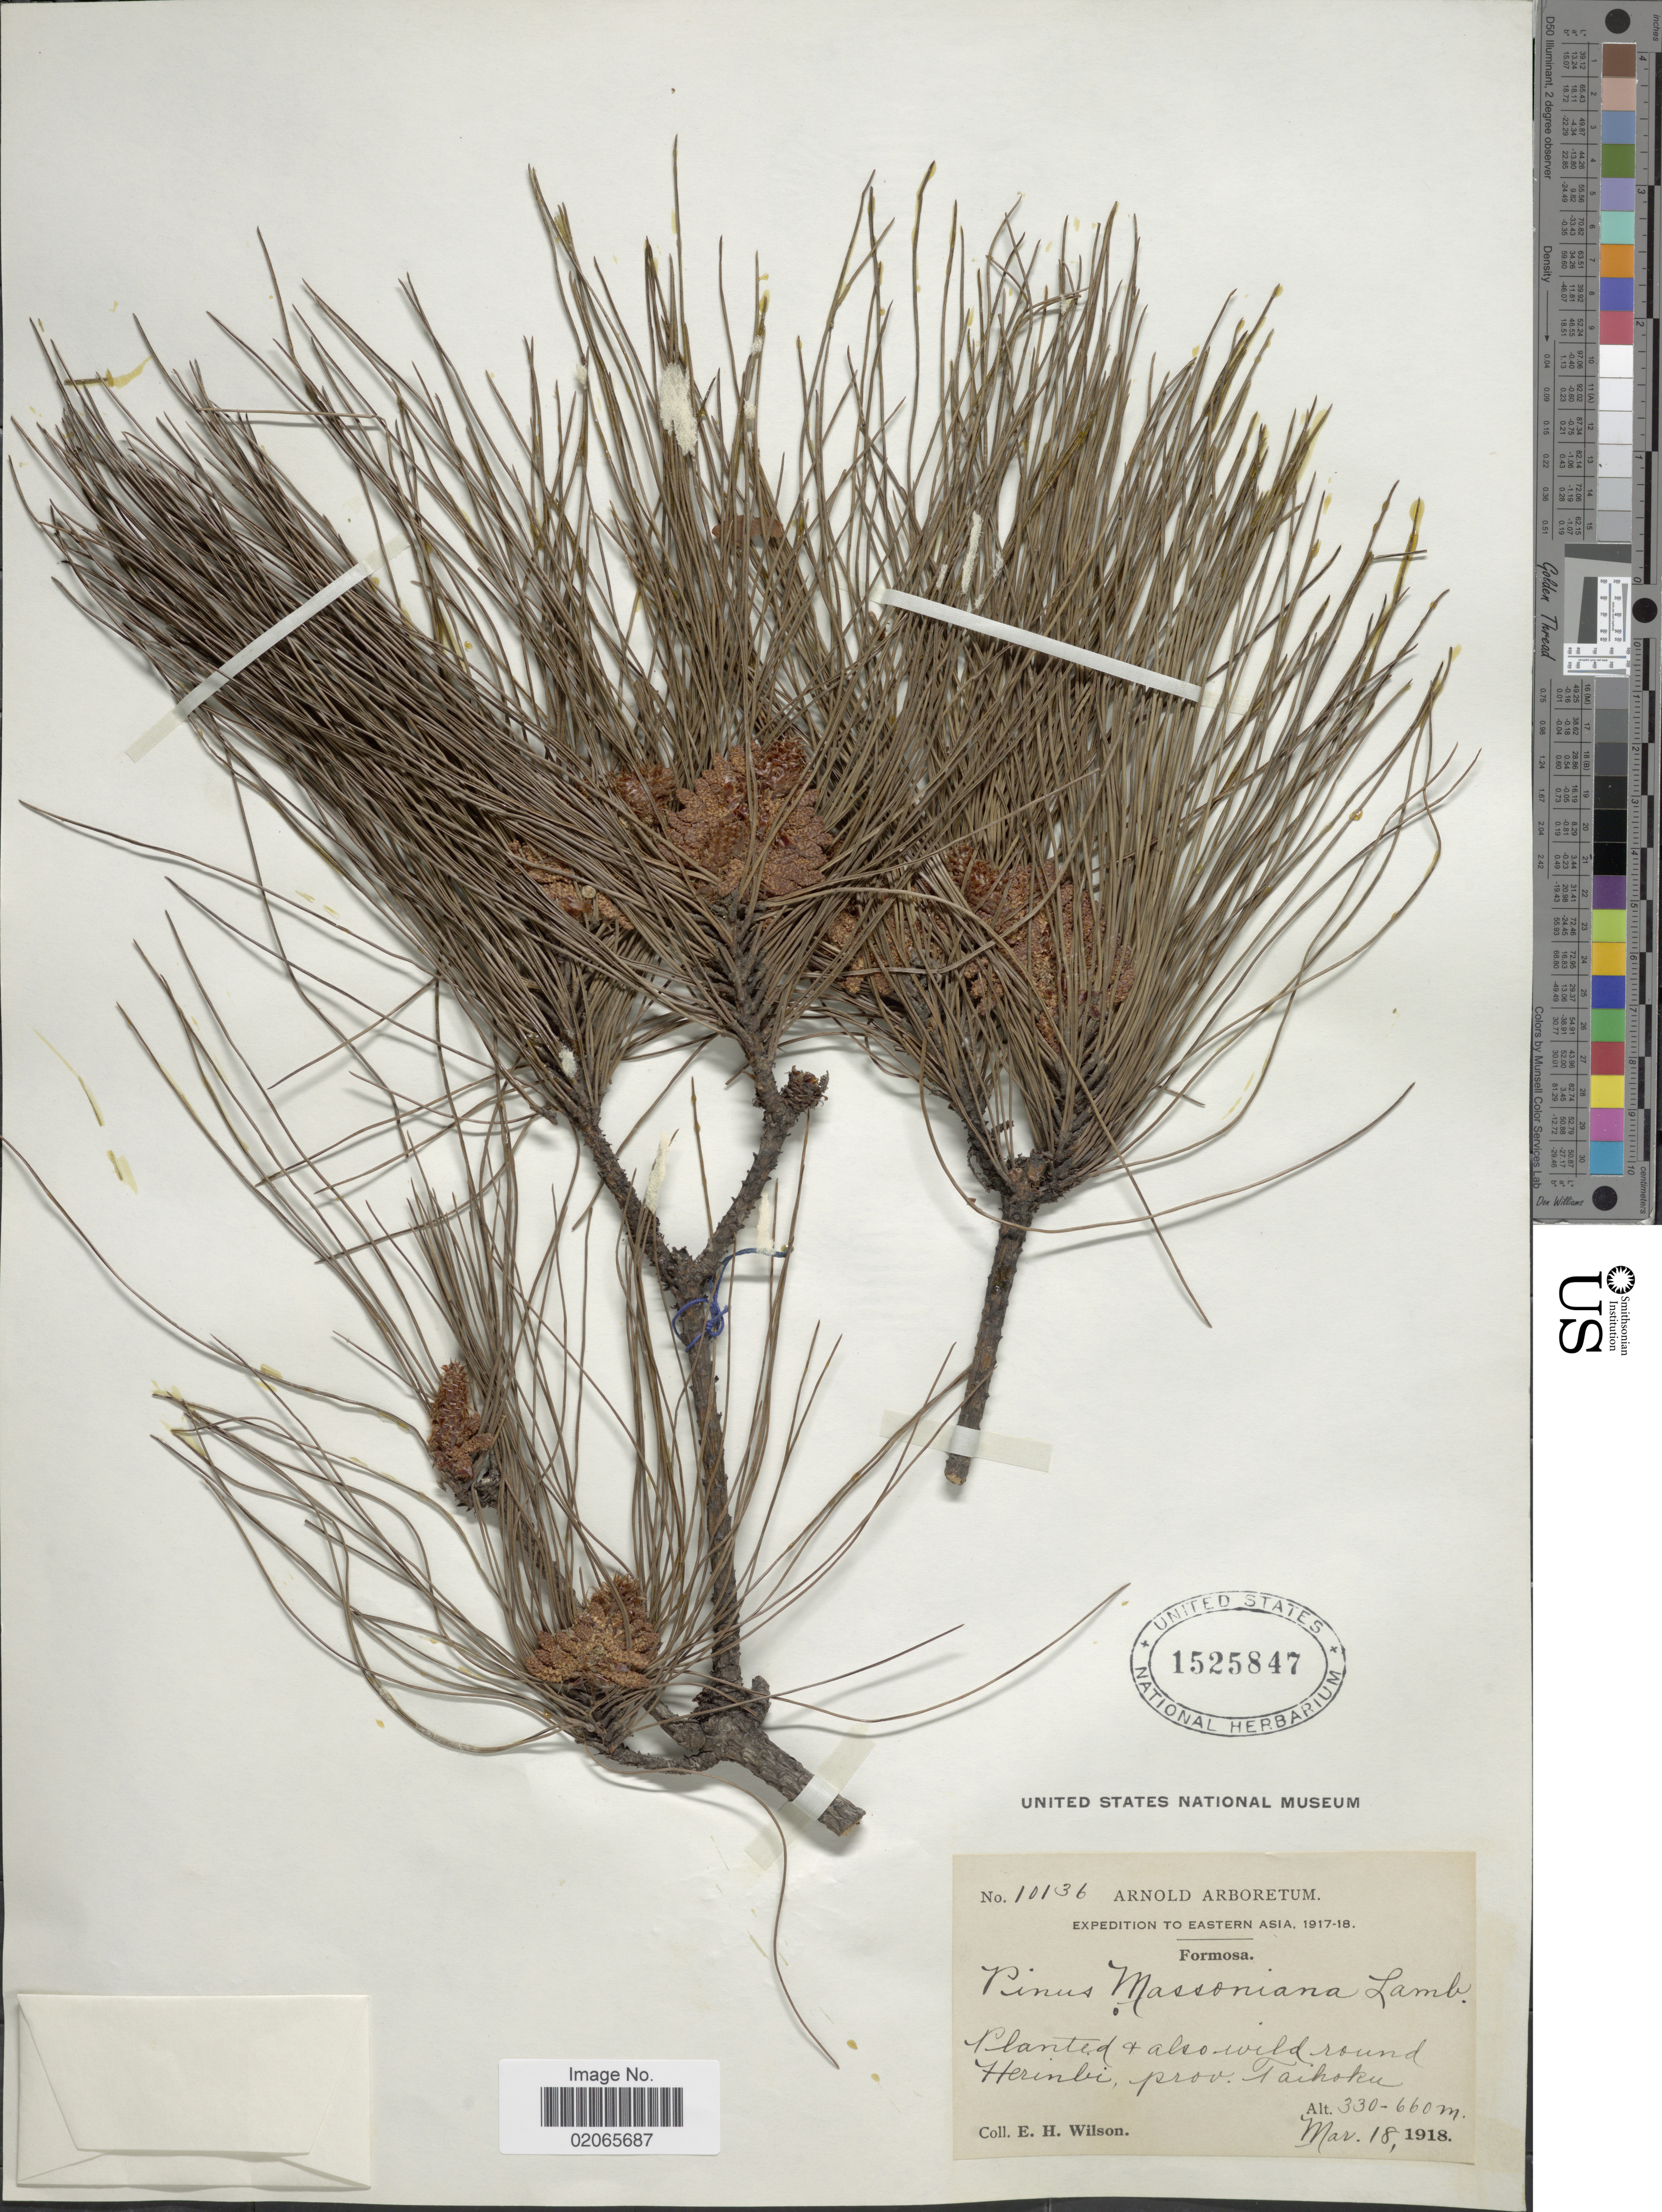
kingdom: Plantae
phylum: Tracheophyta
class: Pinopsida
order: Pinales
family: Pinaceae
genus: Pinus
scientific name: Pinus massoniana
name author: D. Don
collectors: E. Wilson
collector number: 10136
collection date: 1918-03-18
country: Taiwan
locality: Eastern Asia, Formosa, Herinbi, Prov. Taihoku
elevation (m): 330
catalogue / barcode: US 1525847